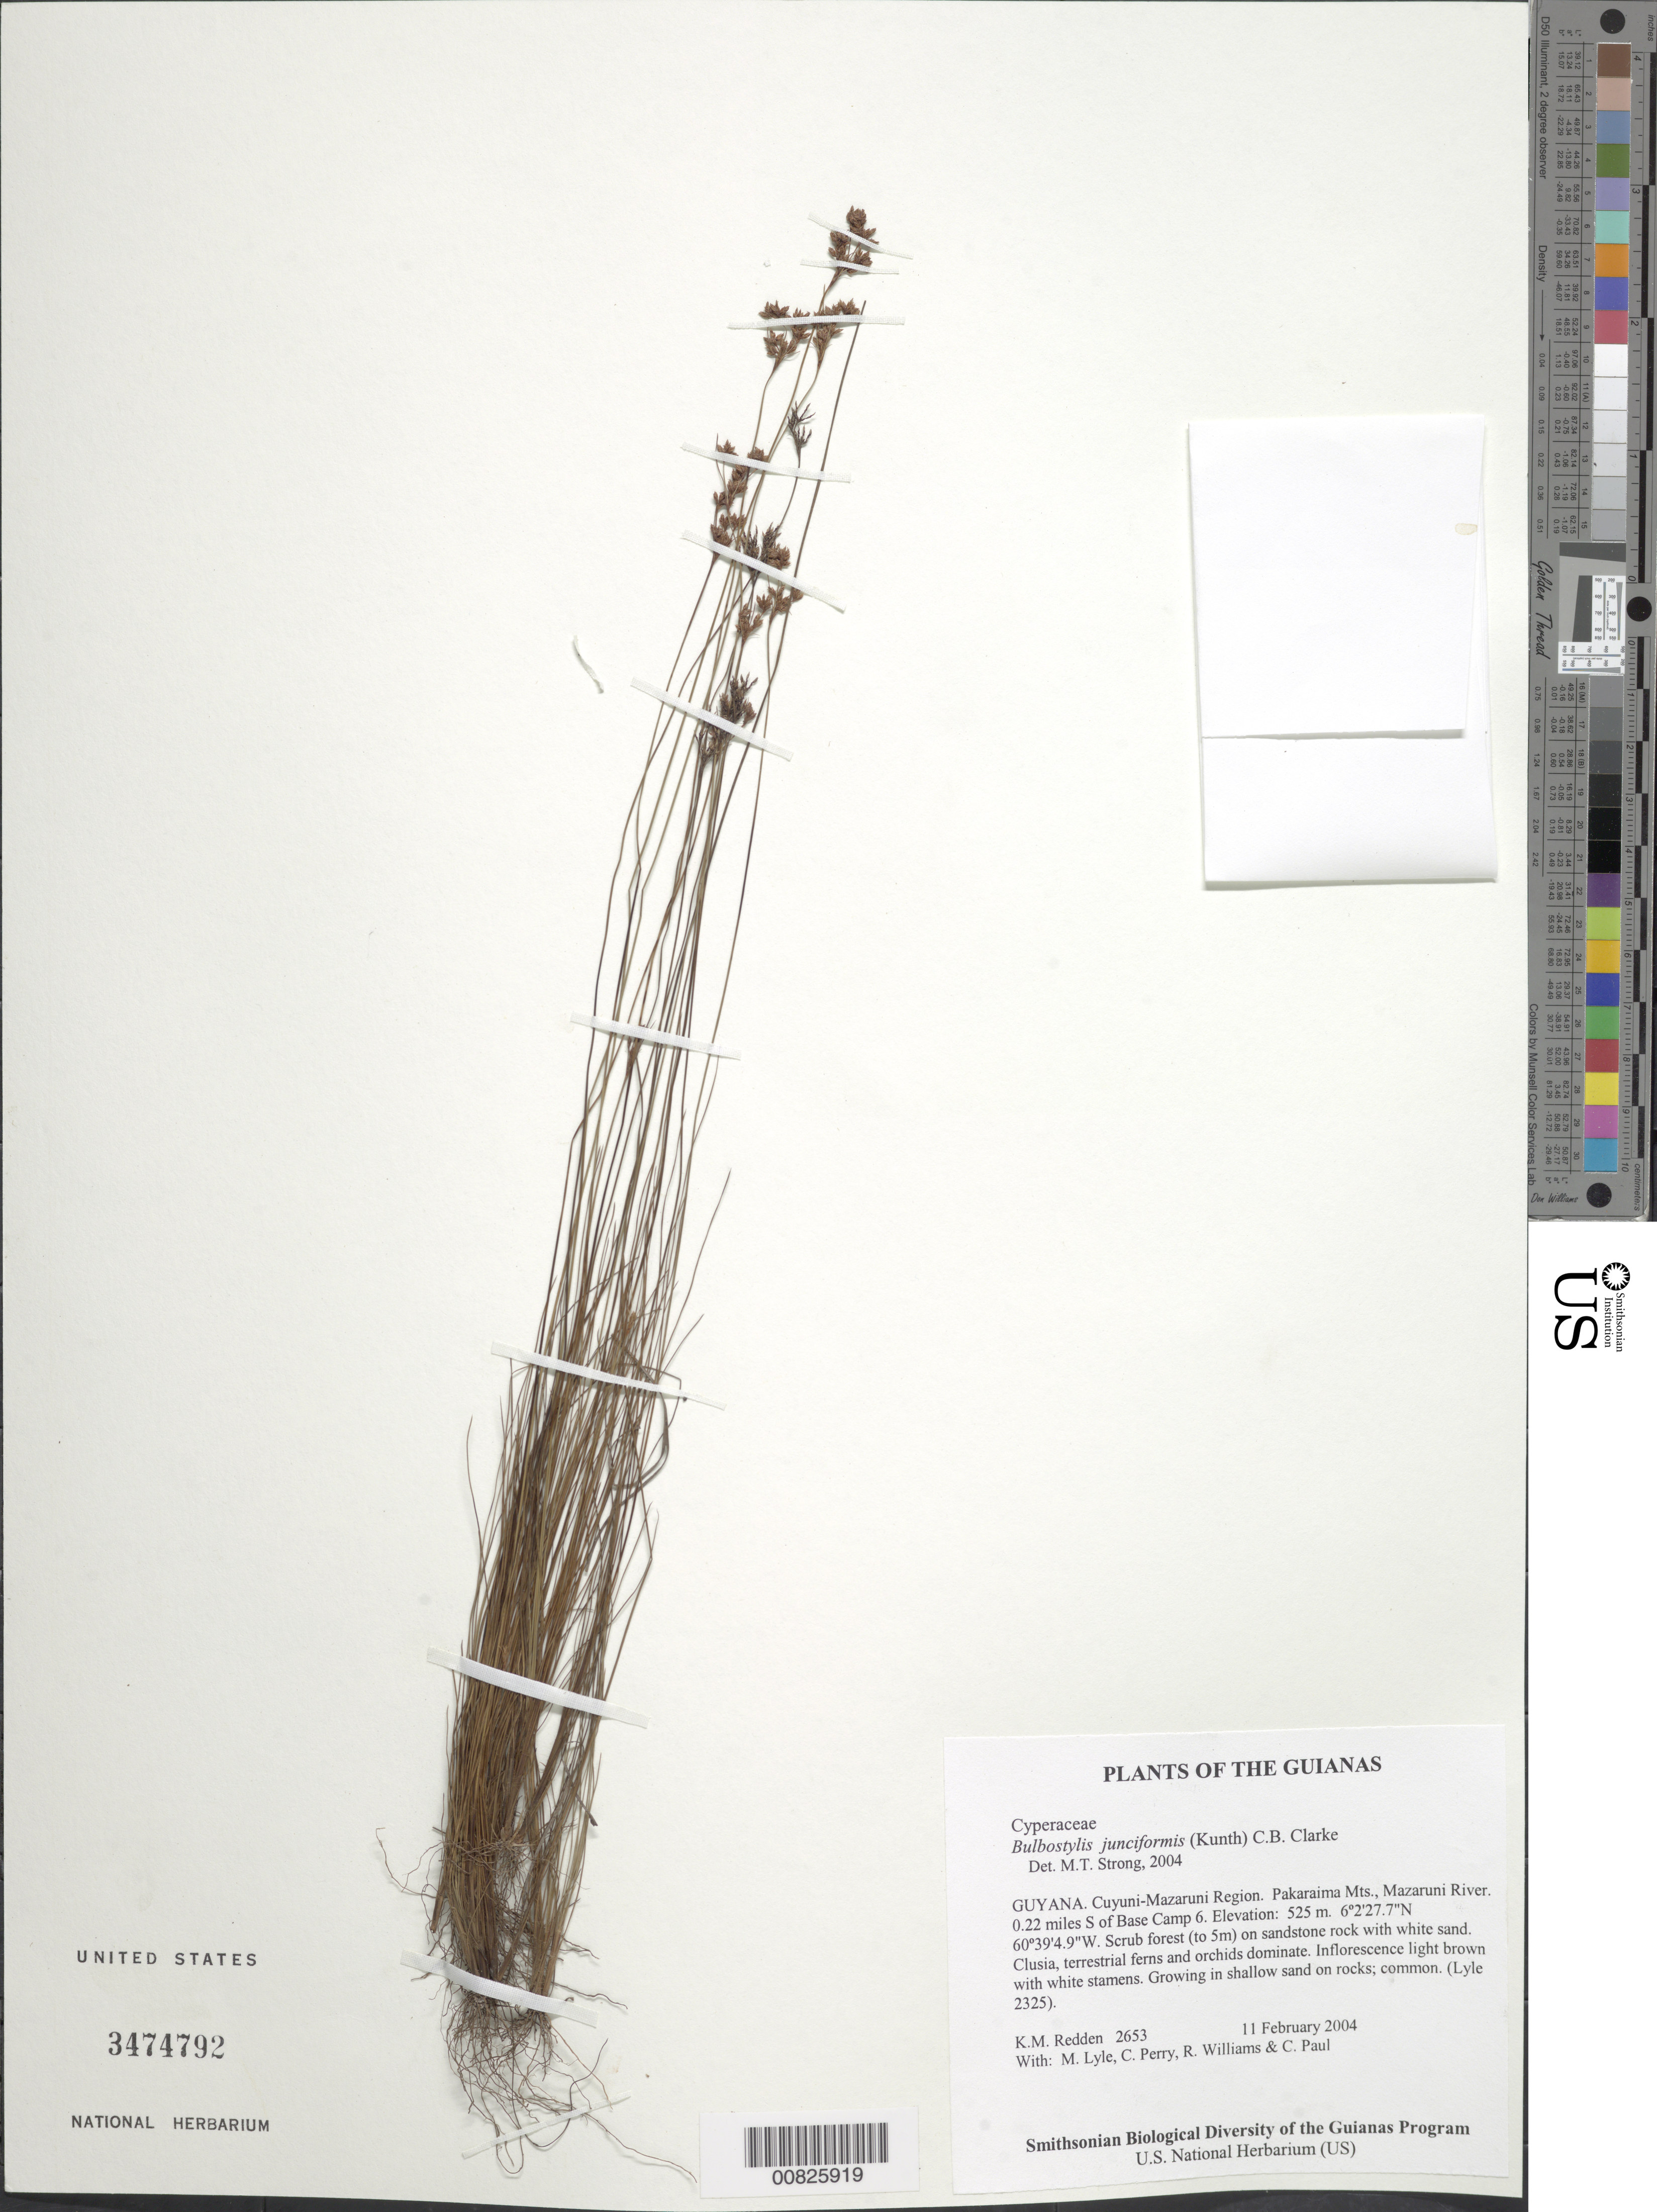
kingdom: Plantae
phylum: Tracheophyta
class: Liliopsida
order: Poales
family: Cyperaceae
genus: Bulbostylis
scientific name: Bulbostylis junciformis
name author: (Kunth) C.B. Clarke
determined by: Strong, M. T., (US), Smithsonian Institution - National Museum of Natural History (UNITED STATES)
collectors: K. M. Redden, M. Lyle, C. Perry, R. Williams & C. Paul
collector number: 2653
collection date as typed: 11 February 2004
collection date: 2004-02-11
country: Guyana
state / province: Cuyuni-Mazaruni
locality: Pakaraima Mts., Mazaruni River. 0.22 miles S of Base Camp 6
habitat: Scrub forest (to 5m) on sandstone rock with white sand. Clusia, terrestrial ferns and orchids dominate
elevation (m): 525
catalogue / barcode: US 3474792